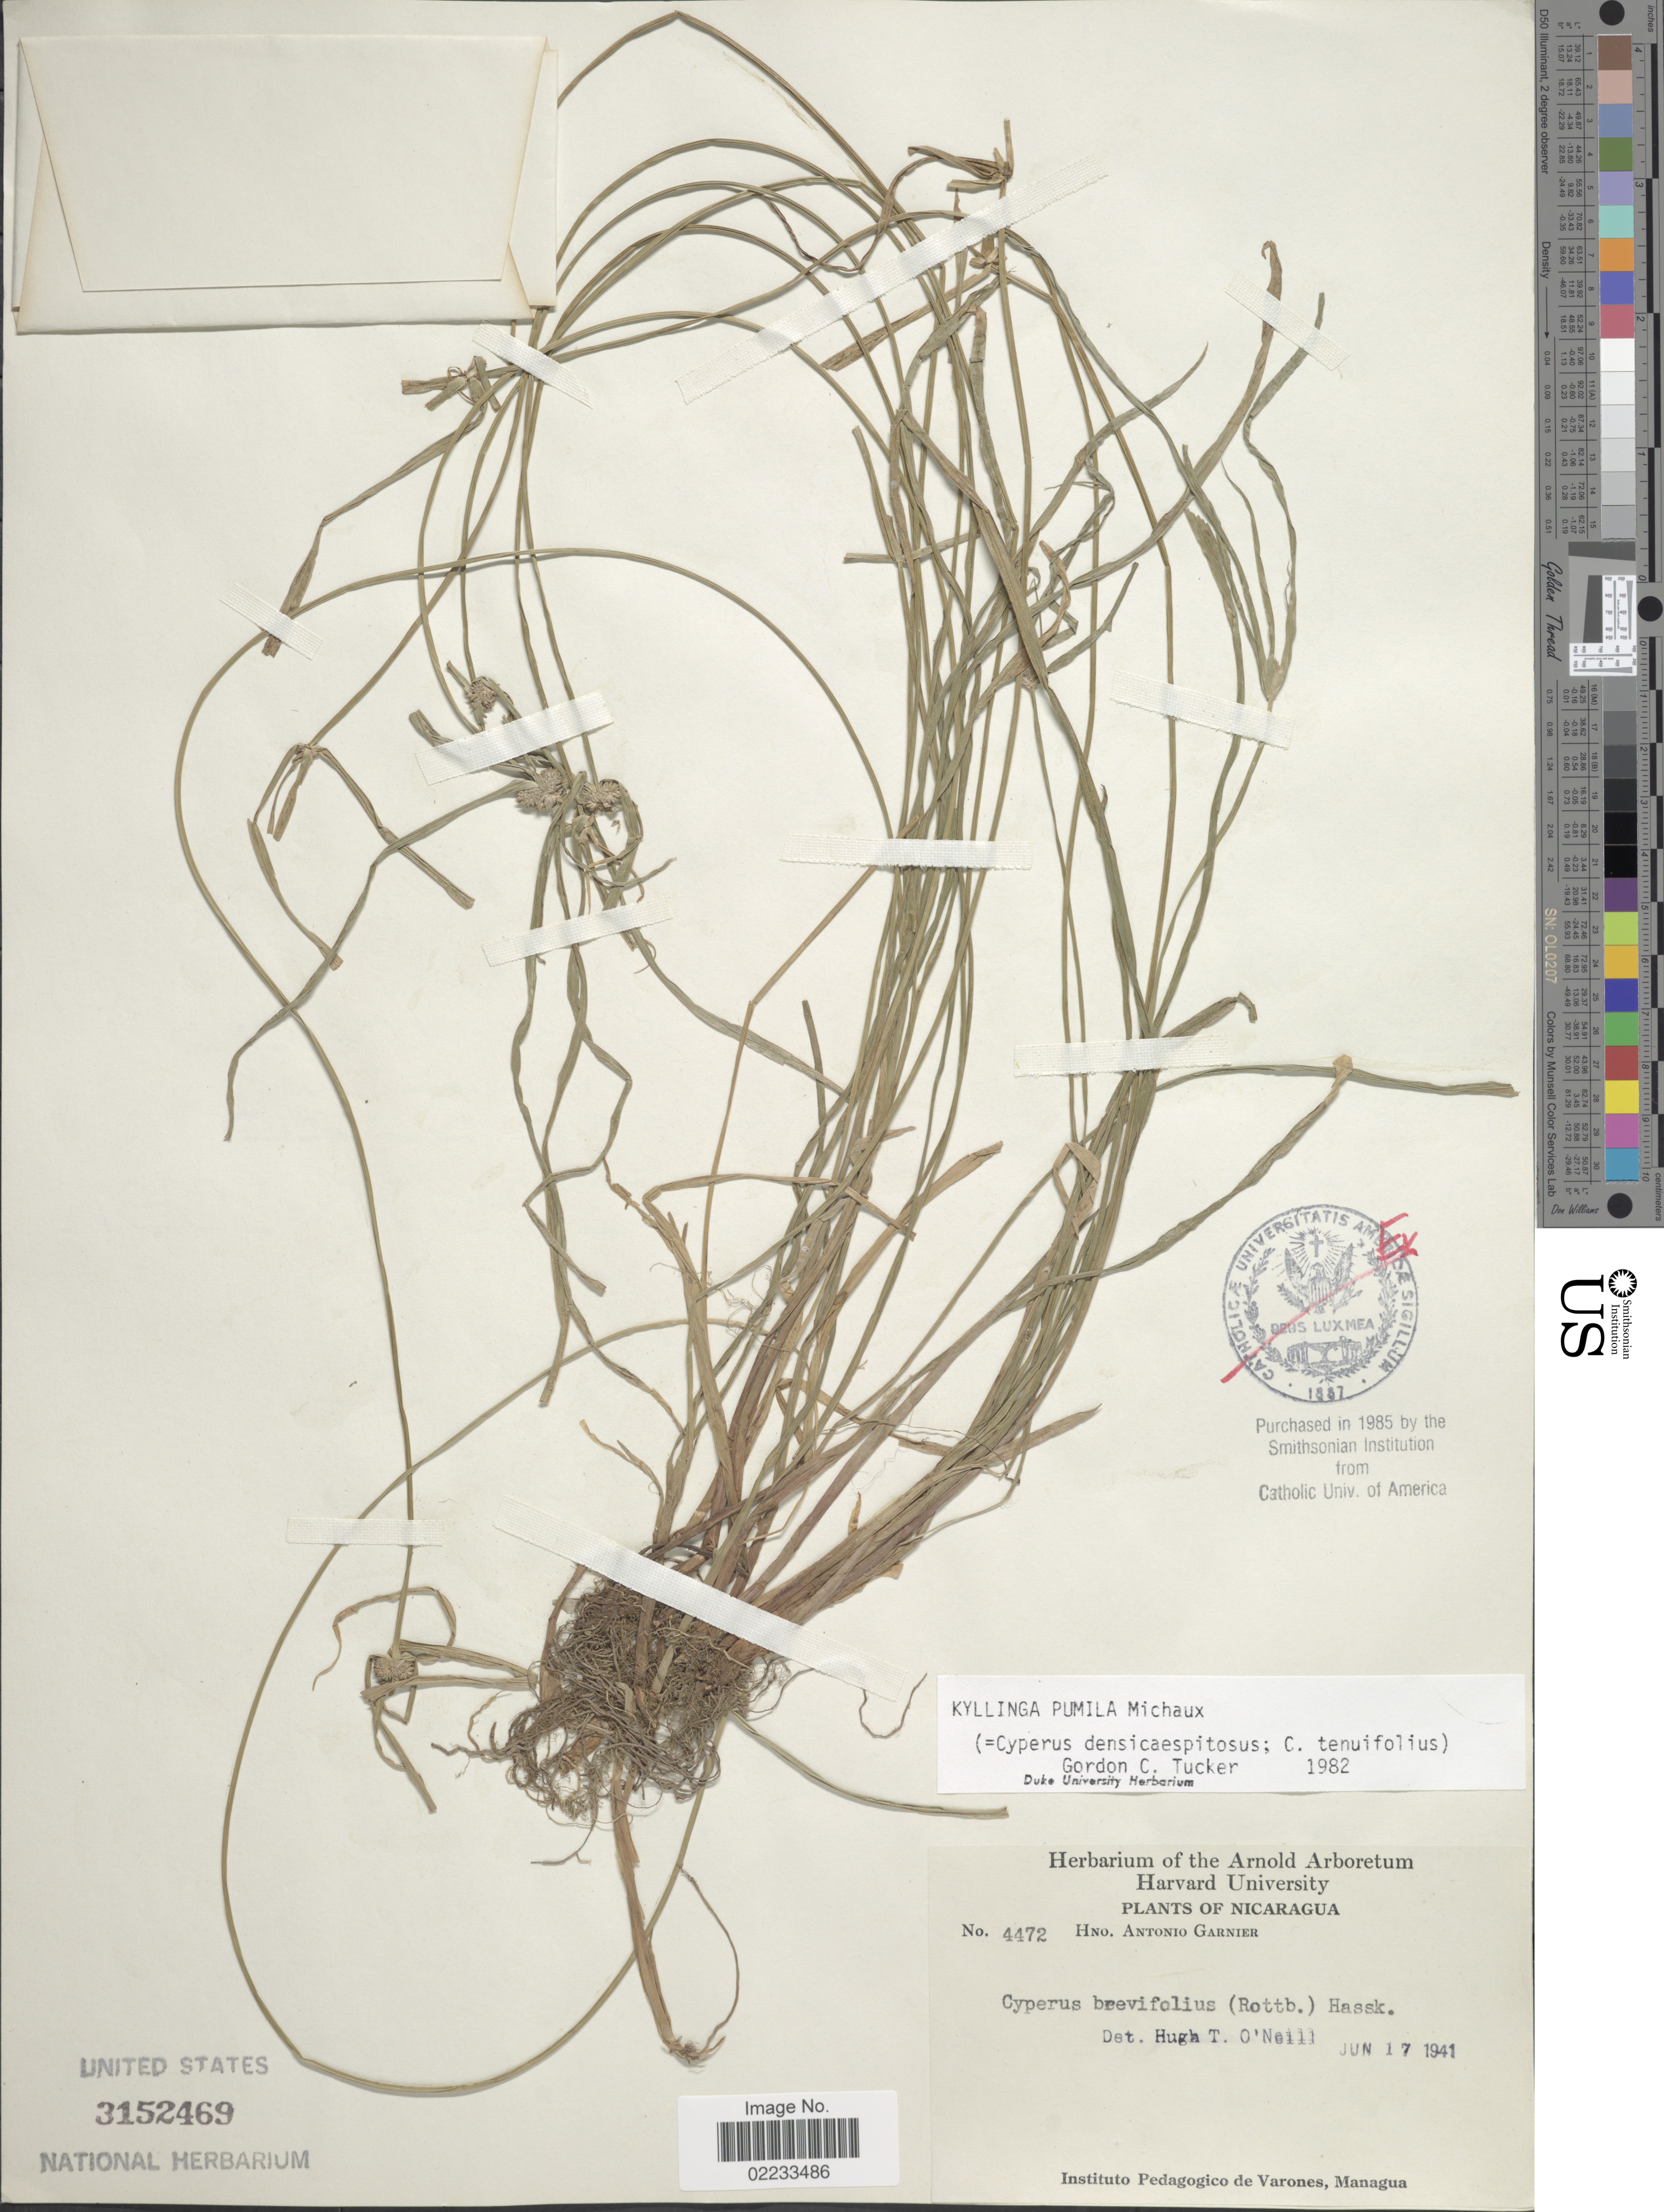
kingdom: Plantae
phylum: Tracheophyta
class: Liliopsida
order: Poales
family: Cyperaceae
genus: Cyperus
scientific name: Cyperus hortensis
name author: (Salzm. ex Steud.) Dorr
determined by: Strong, Mark T., (BOT), Smithsonian Institution - National Museum of Natural History (UNITED STATES)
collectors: Bro. A. Garnier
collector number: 4472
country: Nicaragua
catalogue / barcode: US 3152469